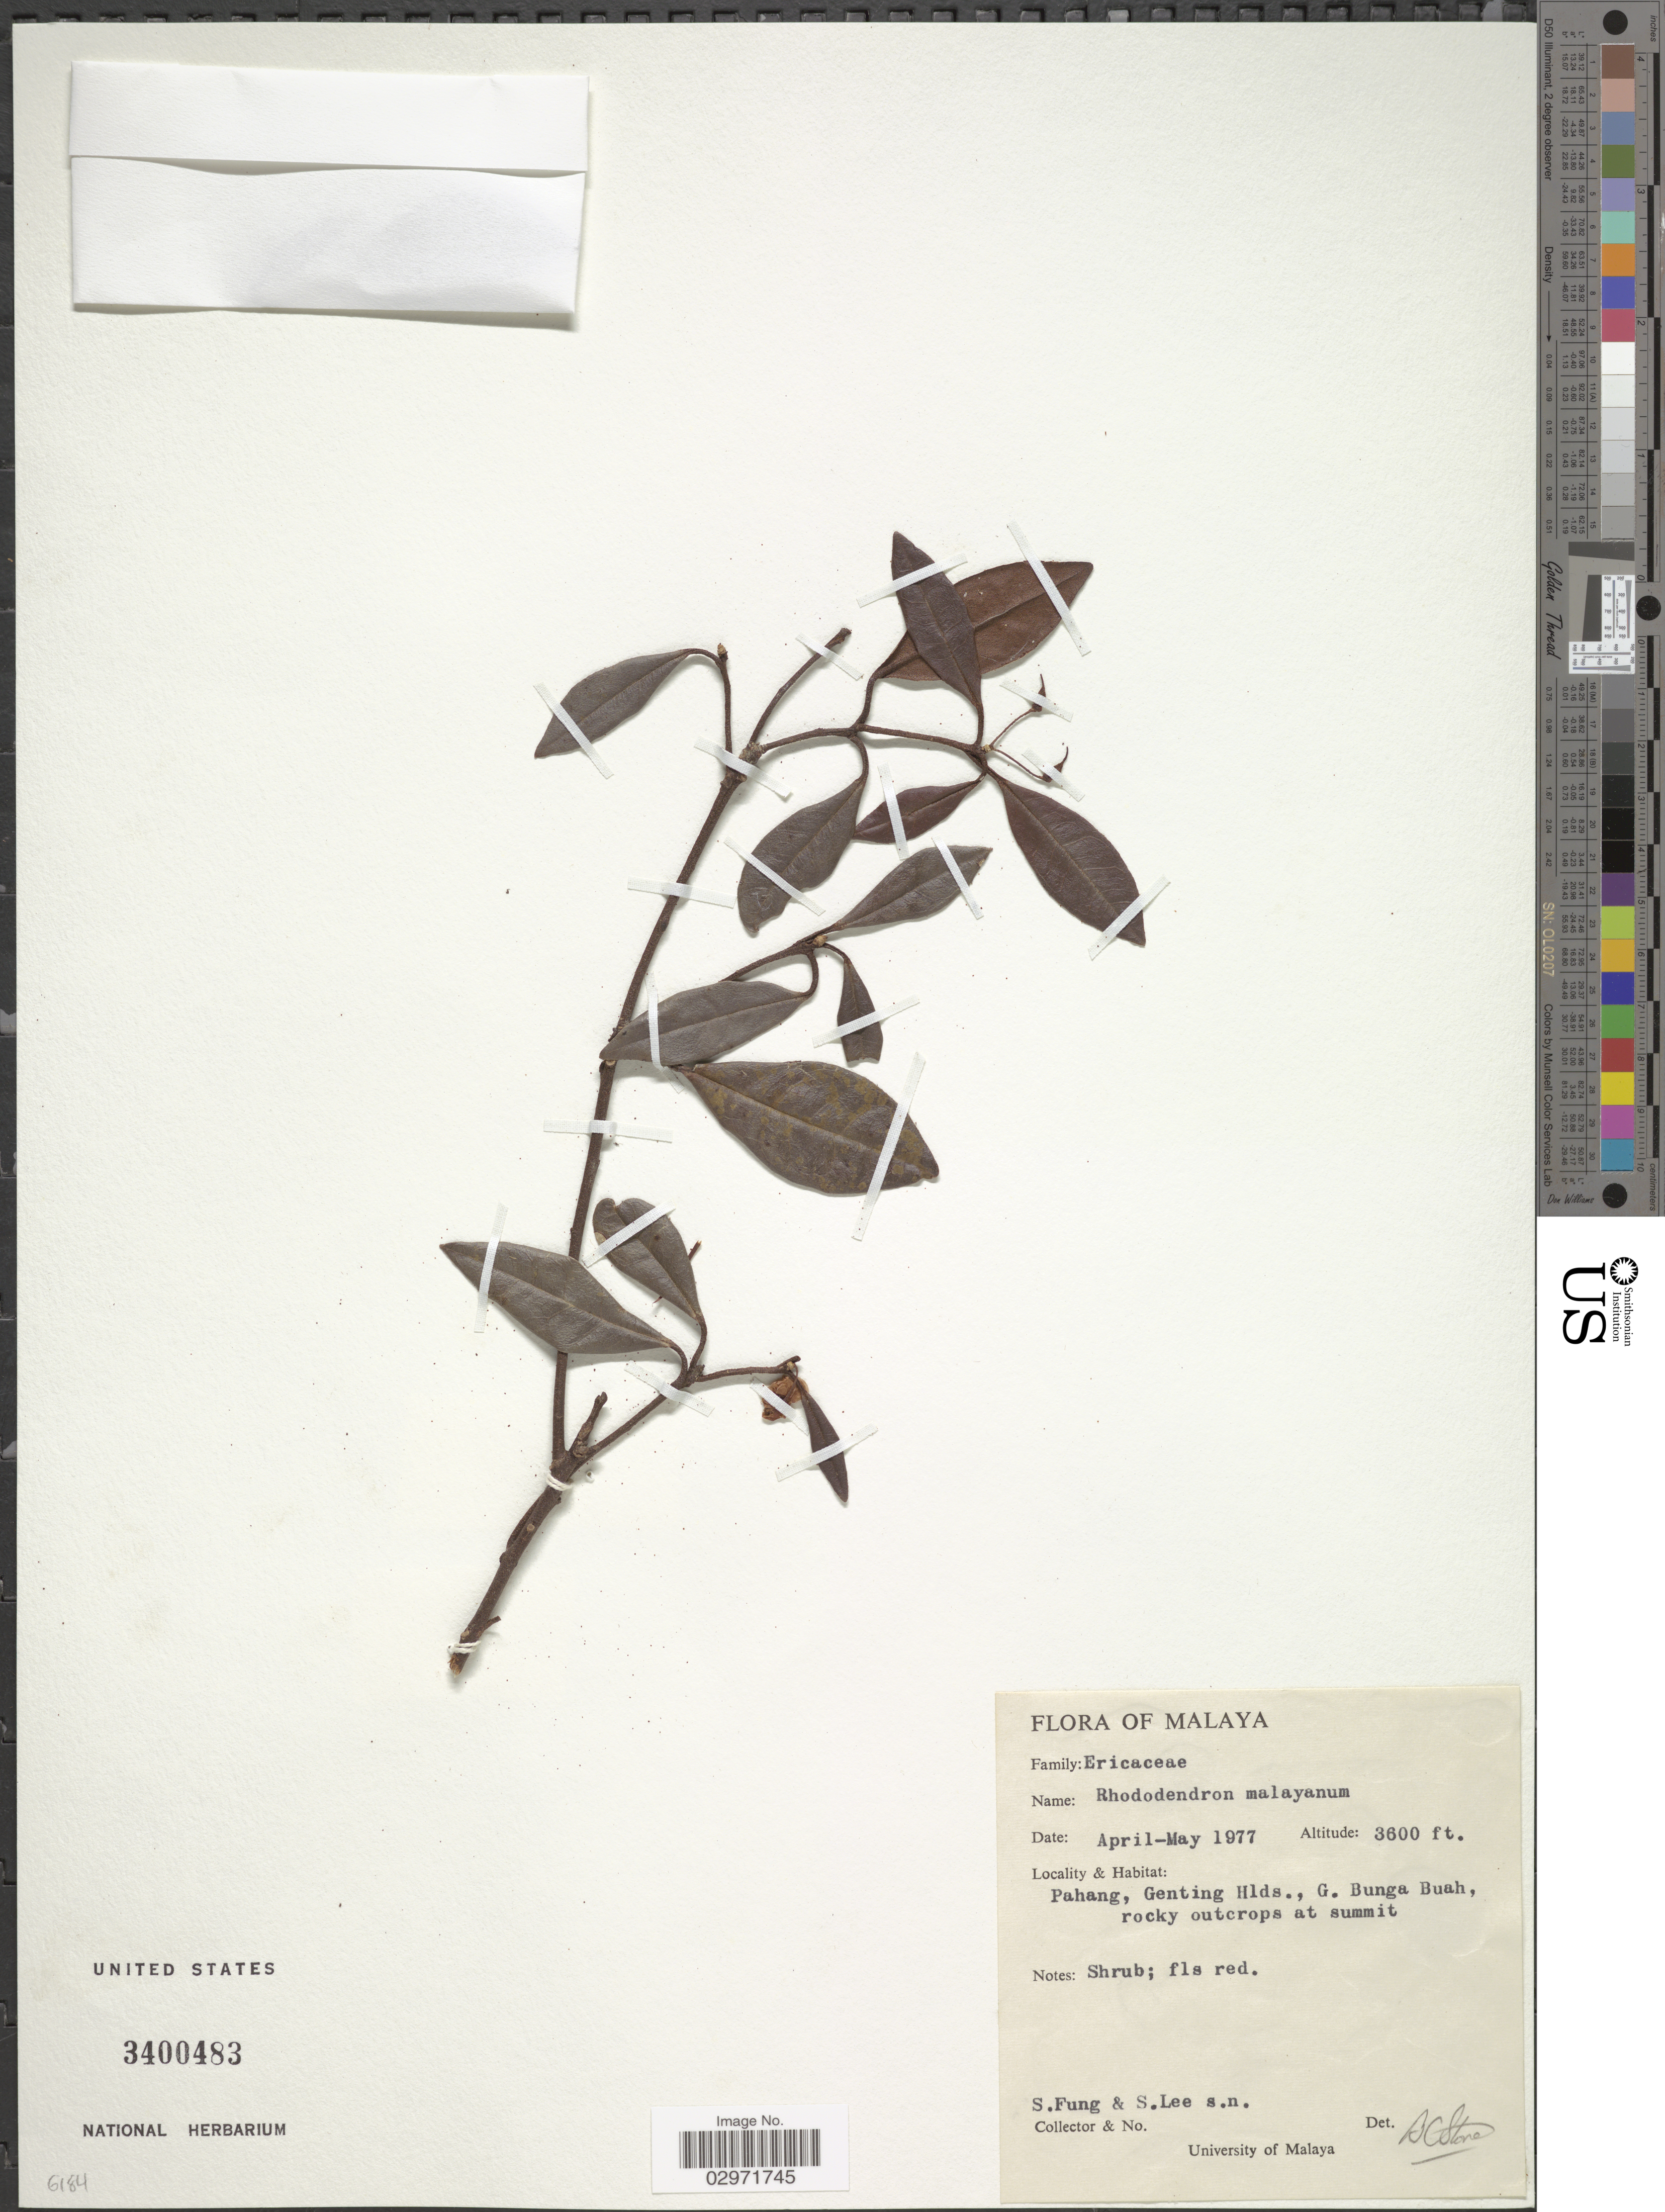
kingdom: Plantae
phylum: Tracheophyta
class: Magnoliopsida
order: Ericales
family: Ericaceae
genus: Rhododendron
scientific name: Rhododendron malayanum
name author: Jack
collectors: S. Fung & N. Lee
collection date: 1977-04/1977-05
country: Malaysia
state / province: Pahang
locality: Malaya. Genting Hlds., G. Bunga Buah.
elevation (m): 1097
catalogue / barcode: US 3400483